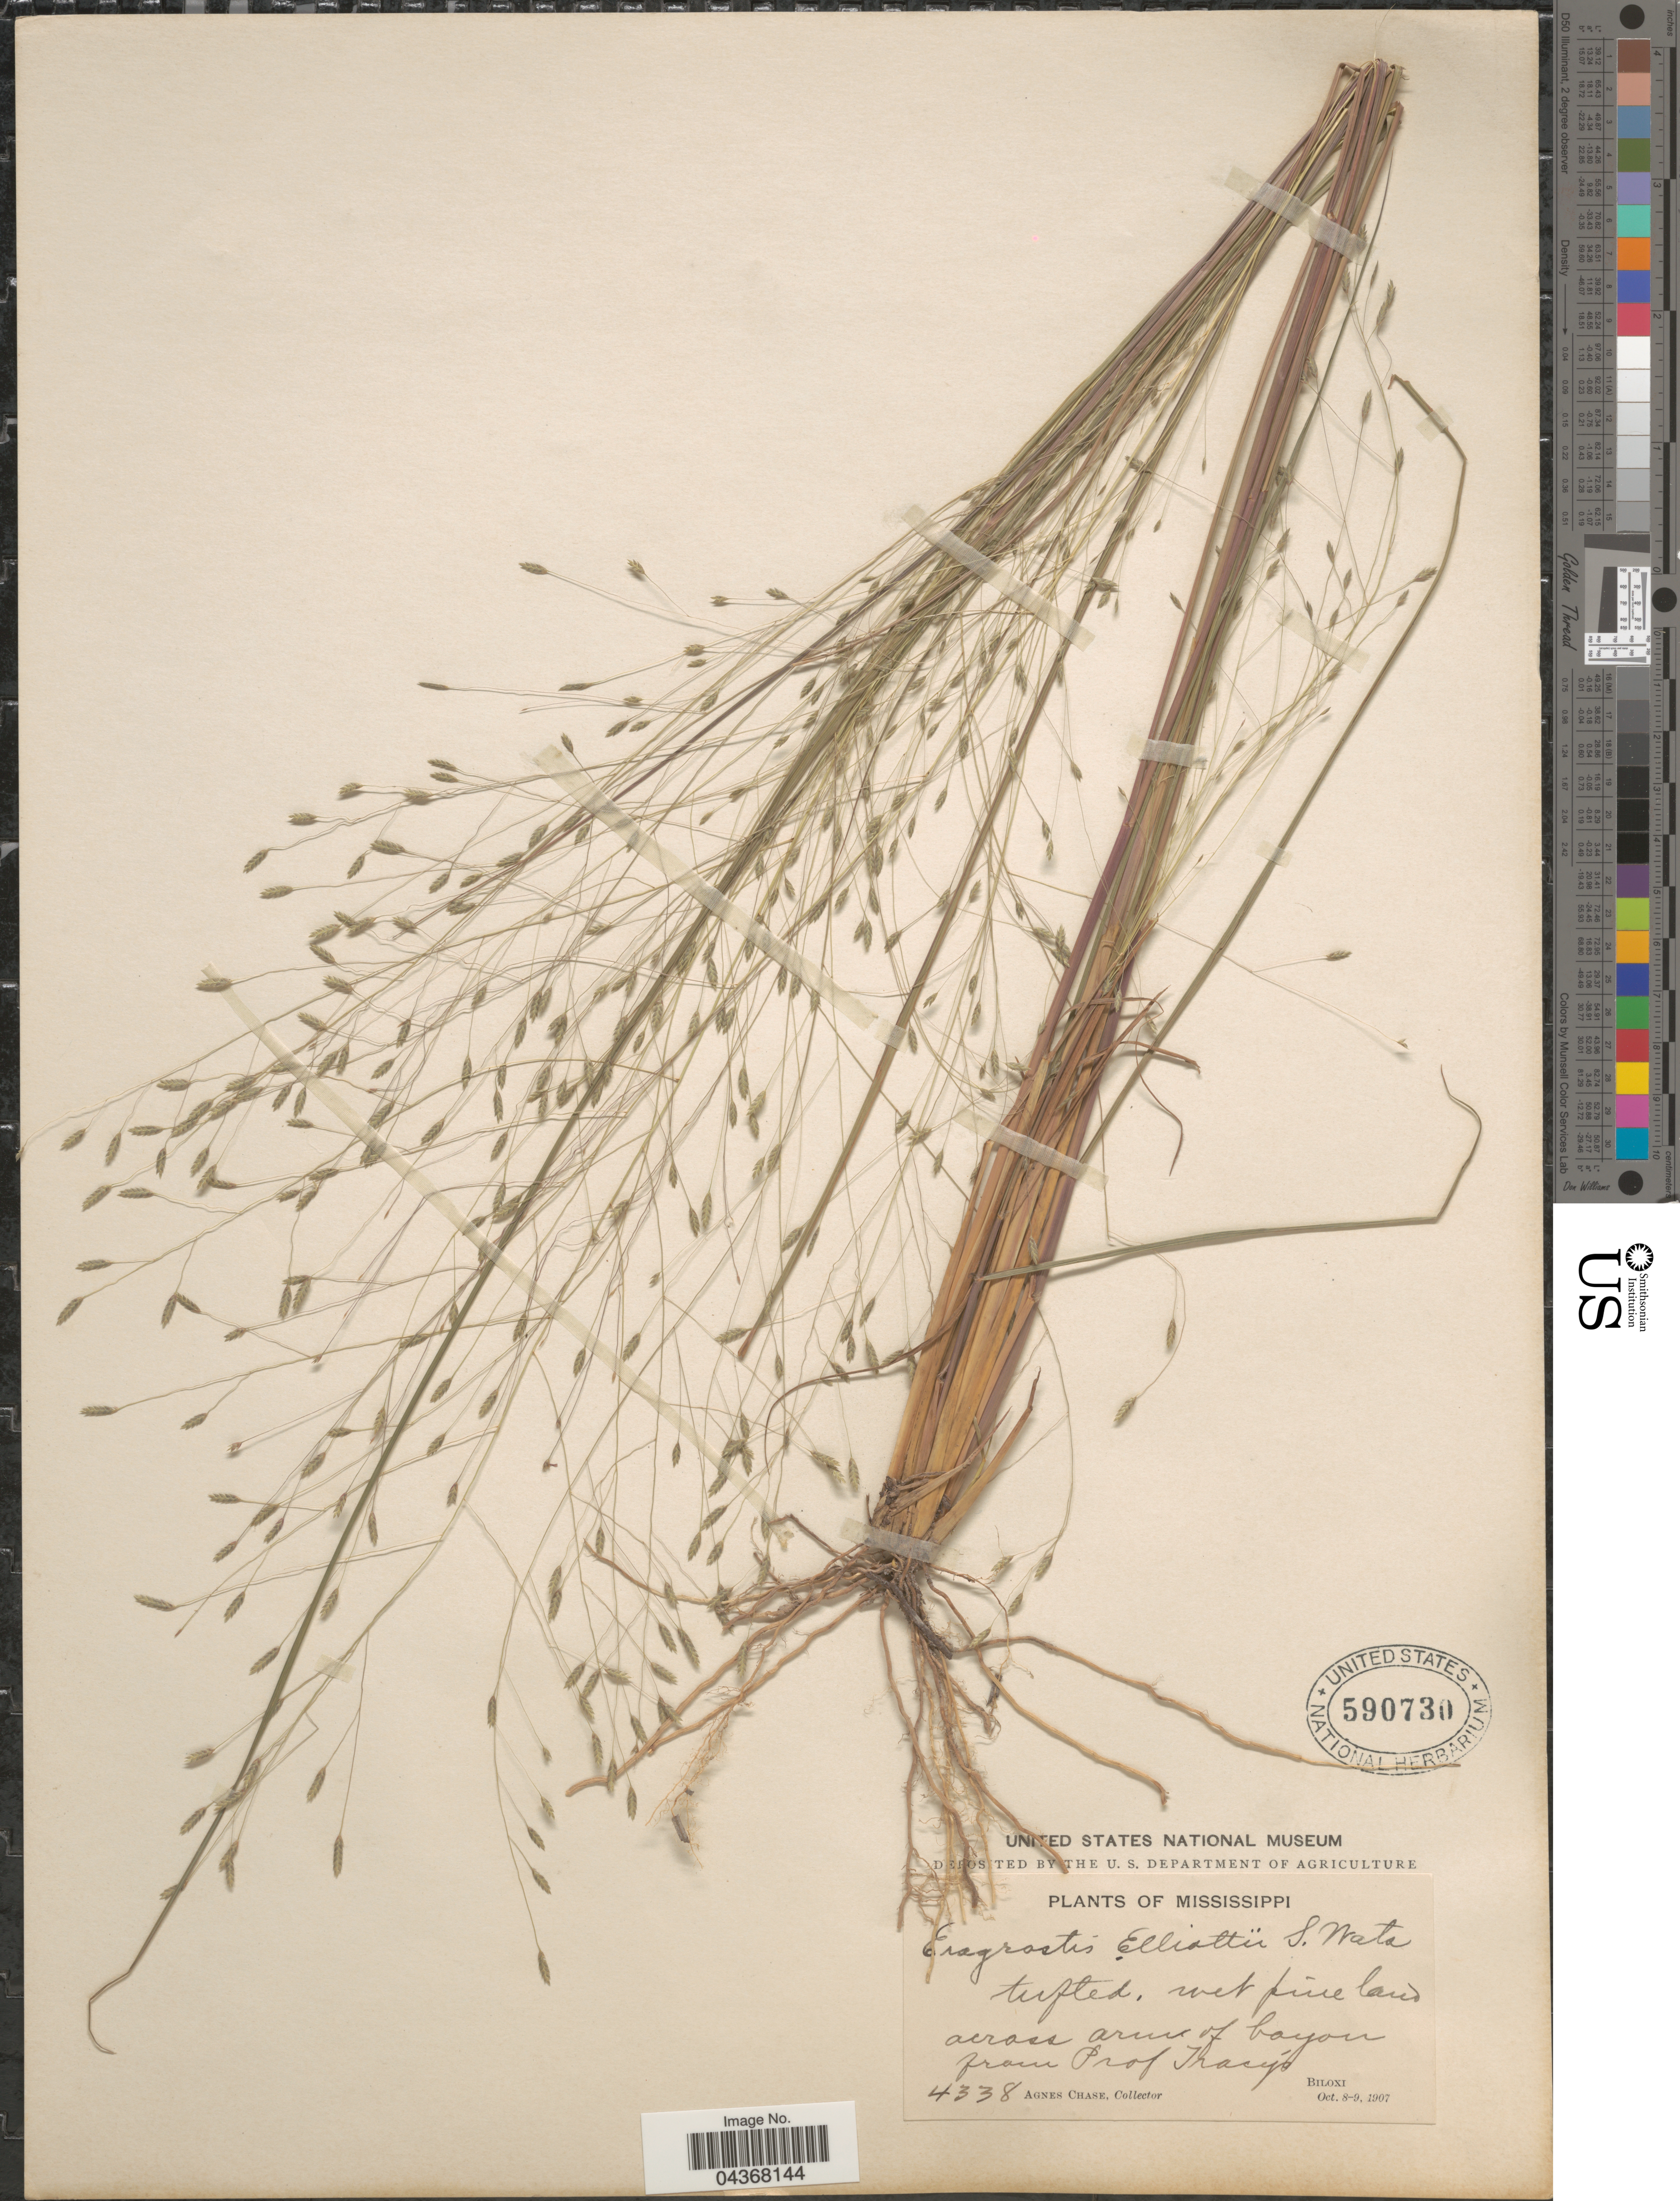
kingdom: Plantae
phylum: Tracheophyta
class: Liliopsida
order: Poales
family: Poaceae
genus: Eragrostis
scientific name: Eragrostis elliottii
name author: S. Watson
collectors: A. Chase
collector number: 4338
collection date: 1907-10-08/1907-10-09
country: United States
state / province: Mississippi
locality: Across arms of bayou from Prof Tracy's. Biloxi.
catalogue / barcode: US 590730